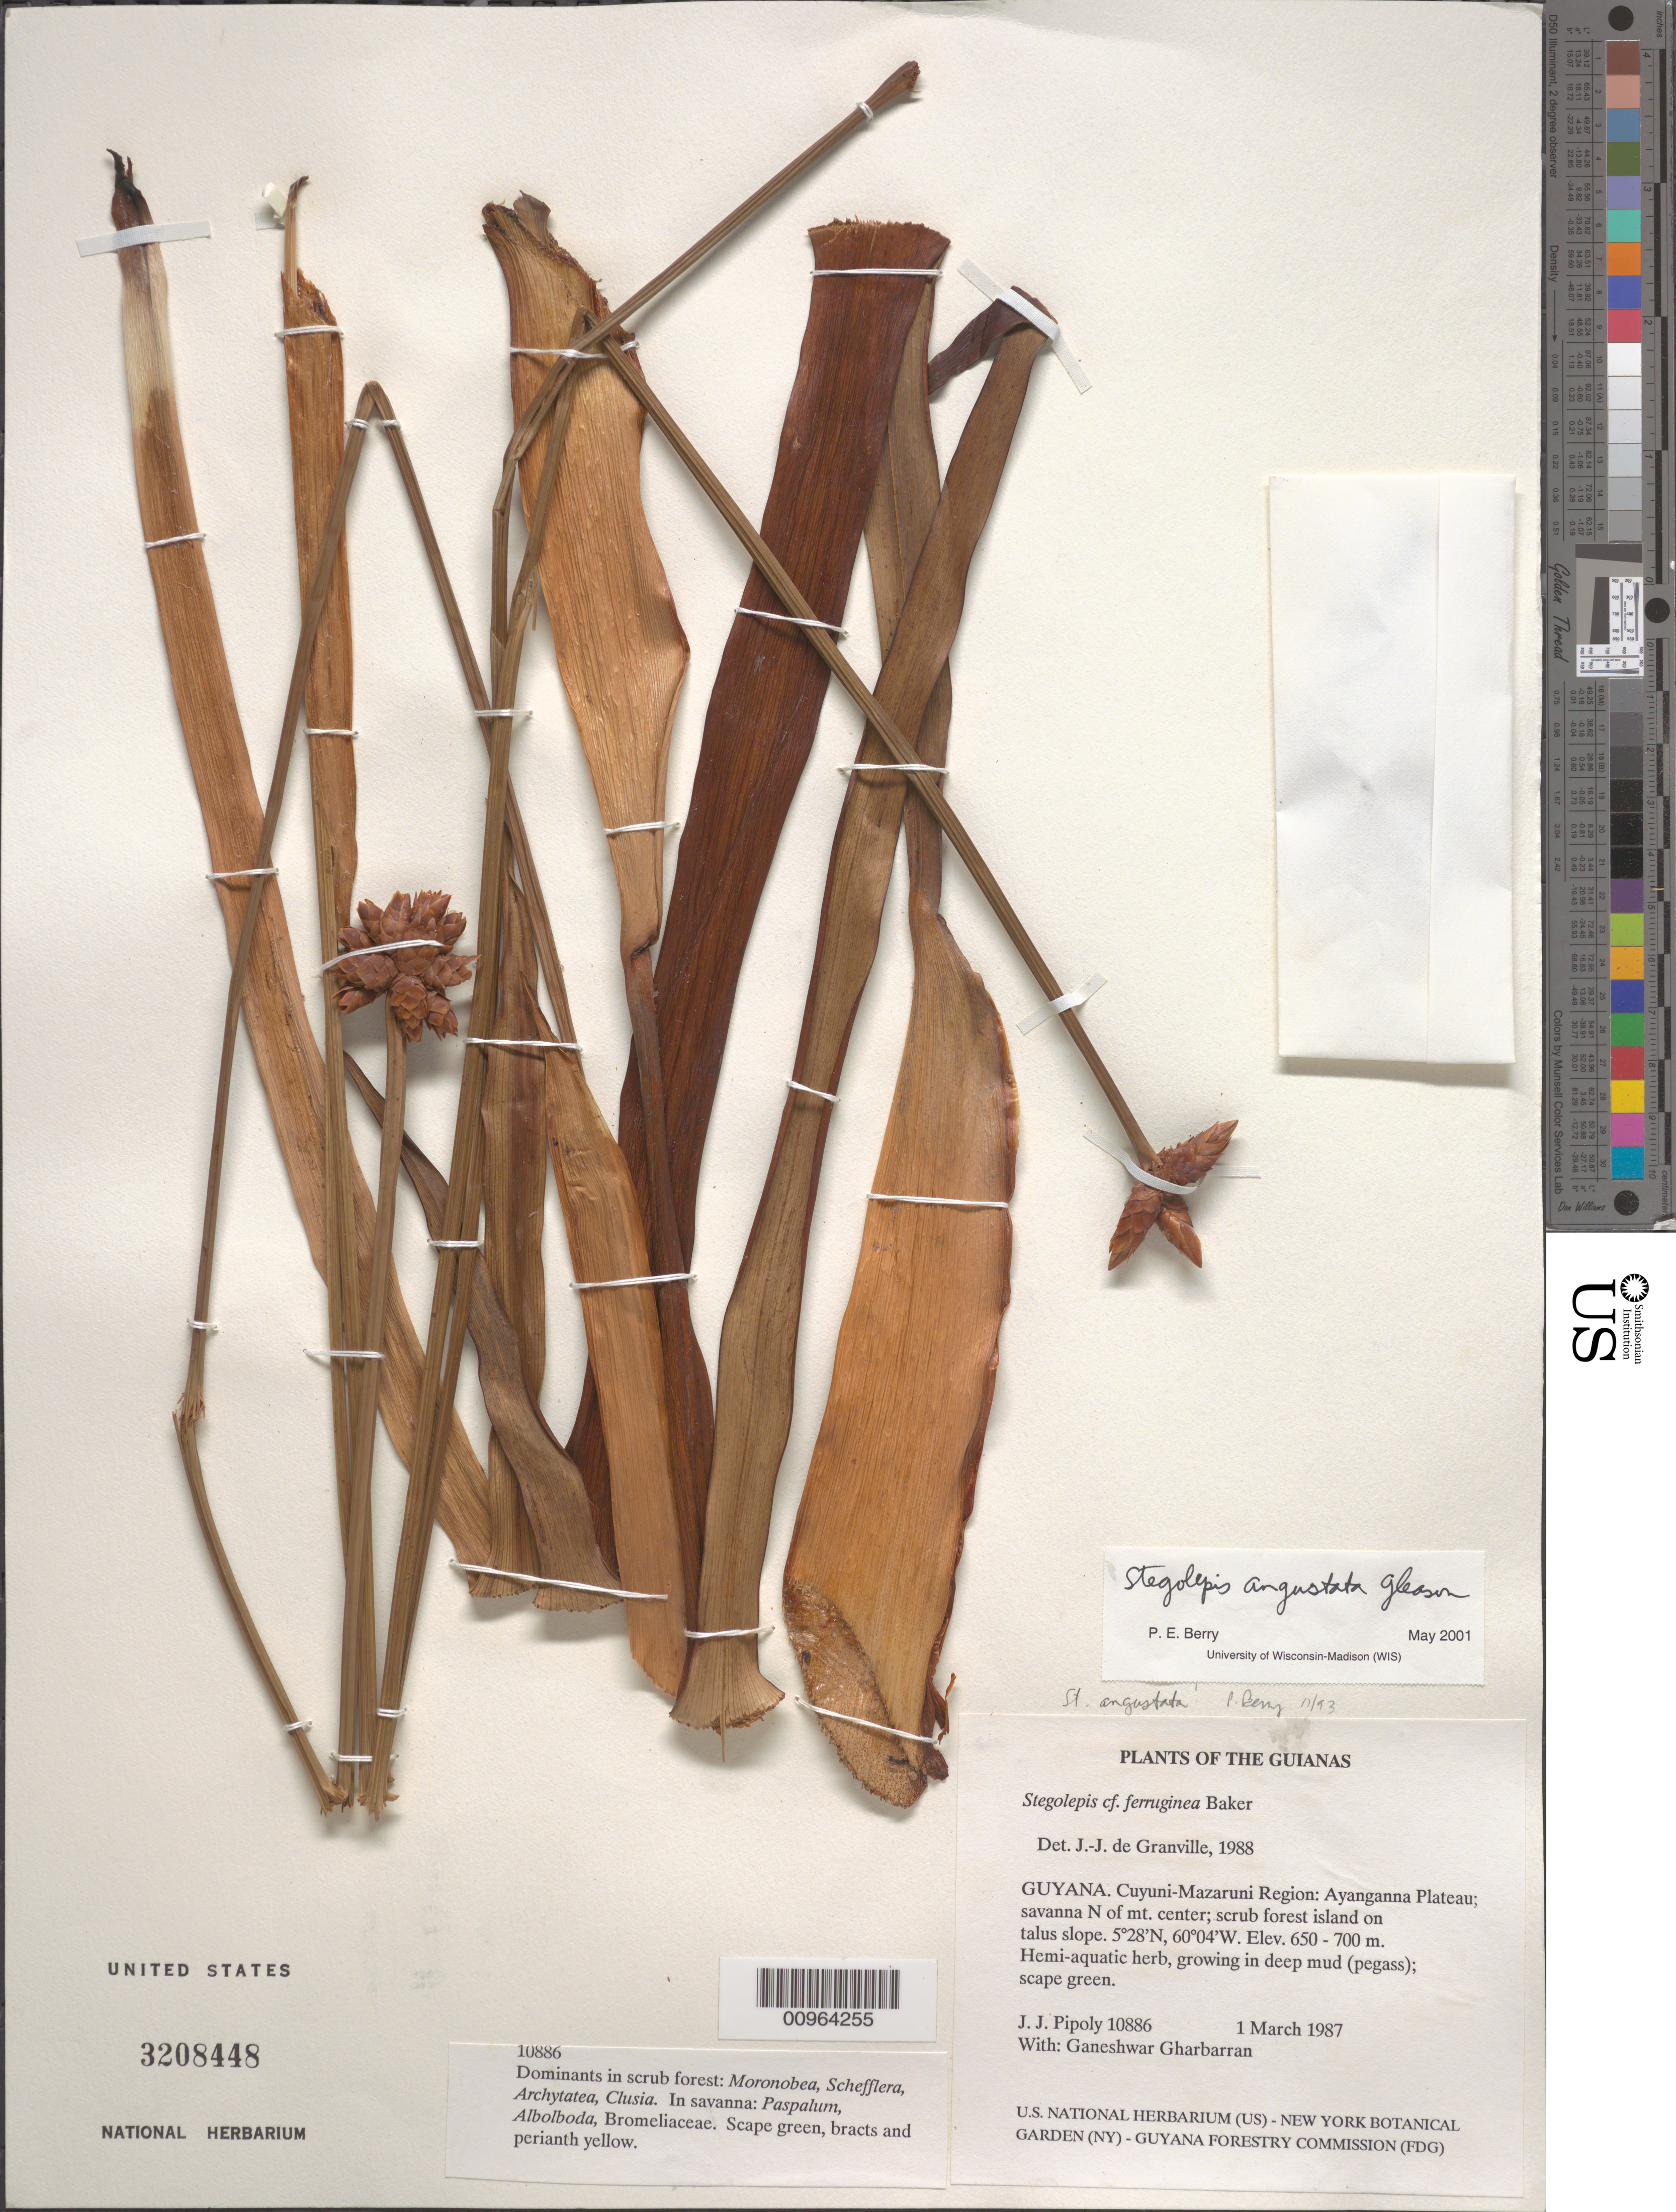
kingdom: Plantae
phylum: Tracheophyta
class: Liliopsida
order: Poales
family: Rapateaceae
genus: Stegolepis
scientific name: Stegolepis angustata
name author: Gleason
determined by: Berry, P. E., (WIS), University of Wisconsin - Madison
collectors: J. J. Pipoly & G. Gharbarran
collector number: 10886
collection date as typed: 1 March 1987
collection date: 1987-03-01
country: Guyana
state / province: Cuyuni-Mazaruni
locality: Ayanganna Plateau, N of mountain center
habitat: Savanna with scrub forest island on talus slope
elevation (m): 650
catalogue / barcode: US 3208448